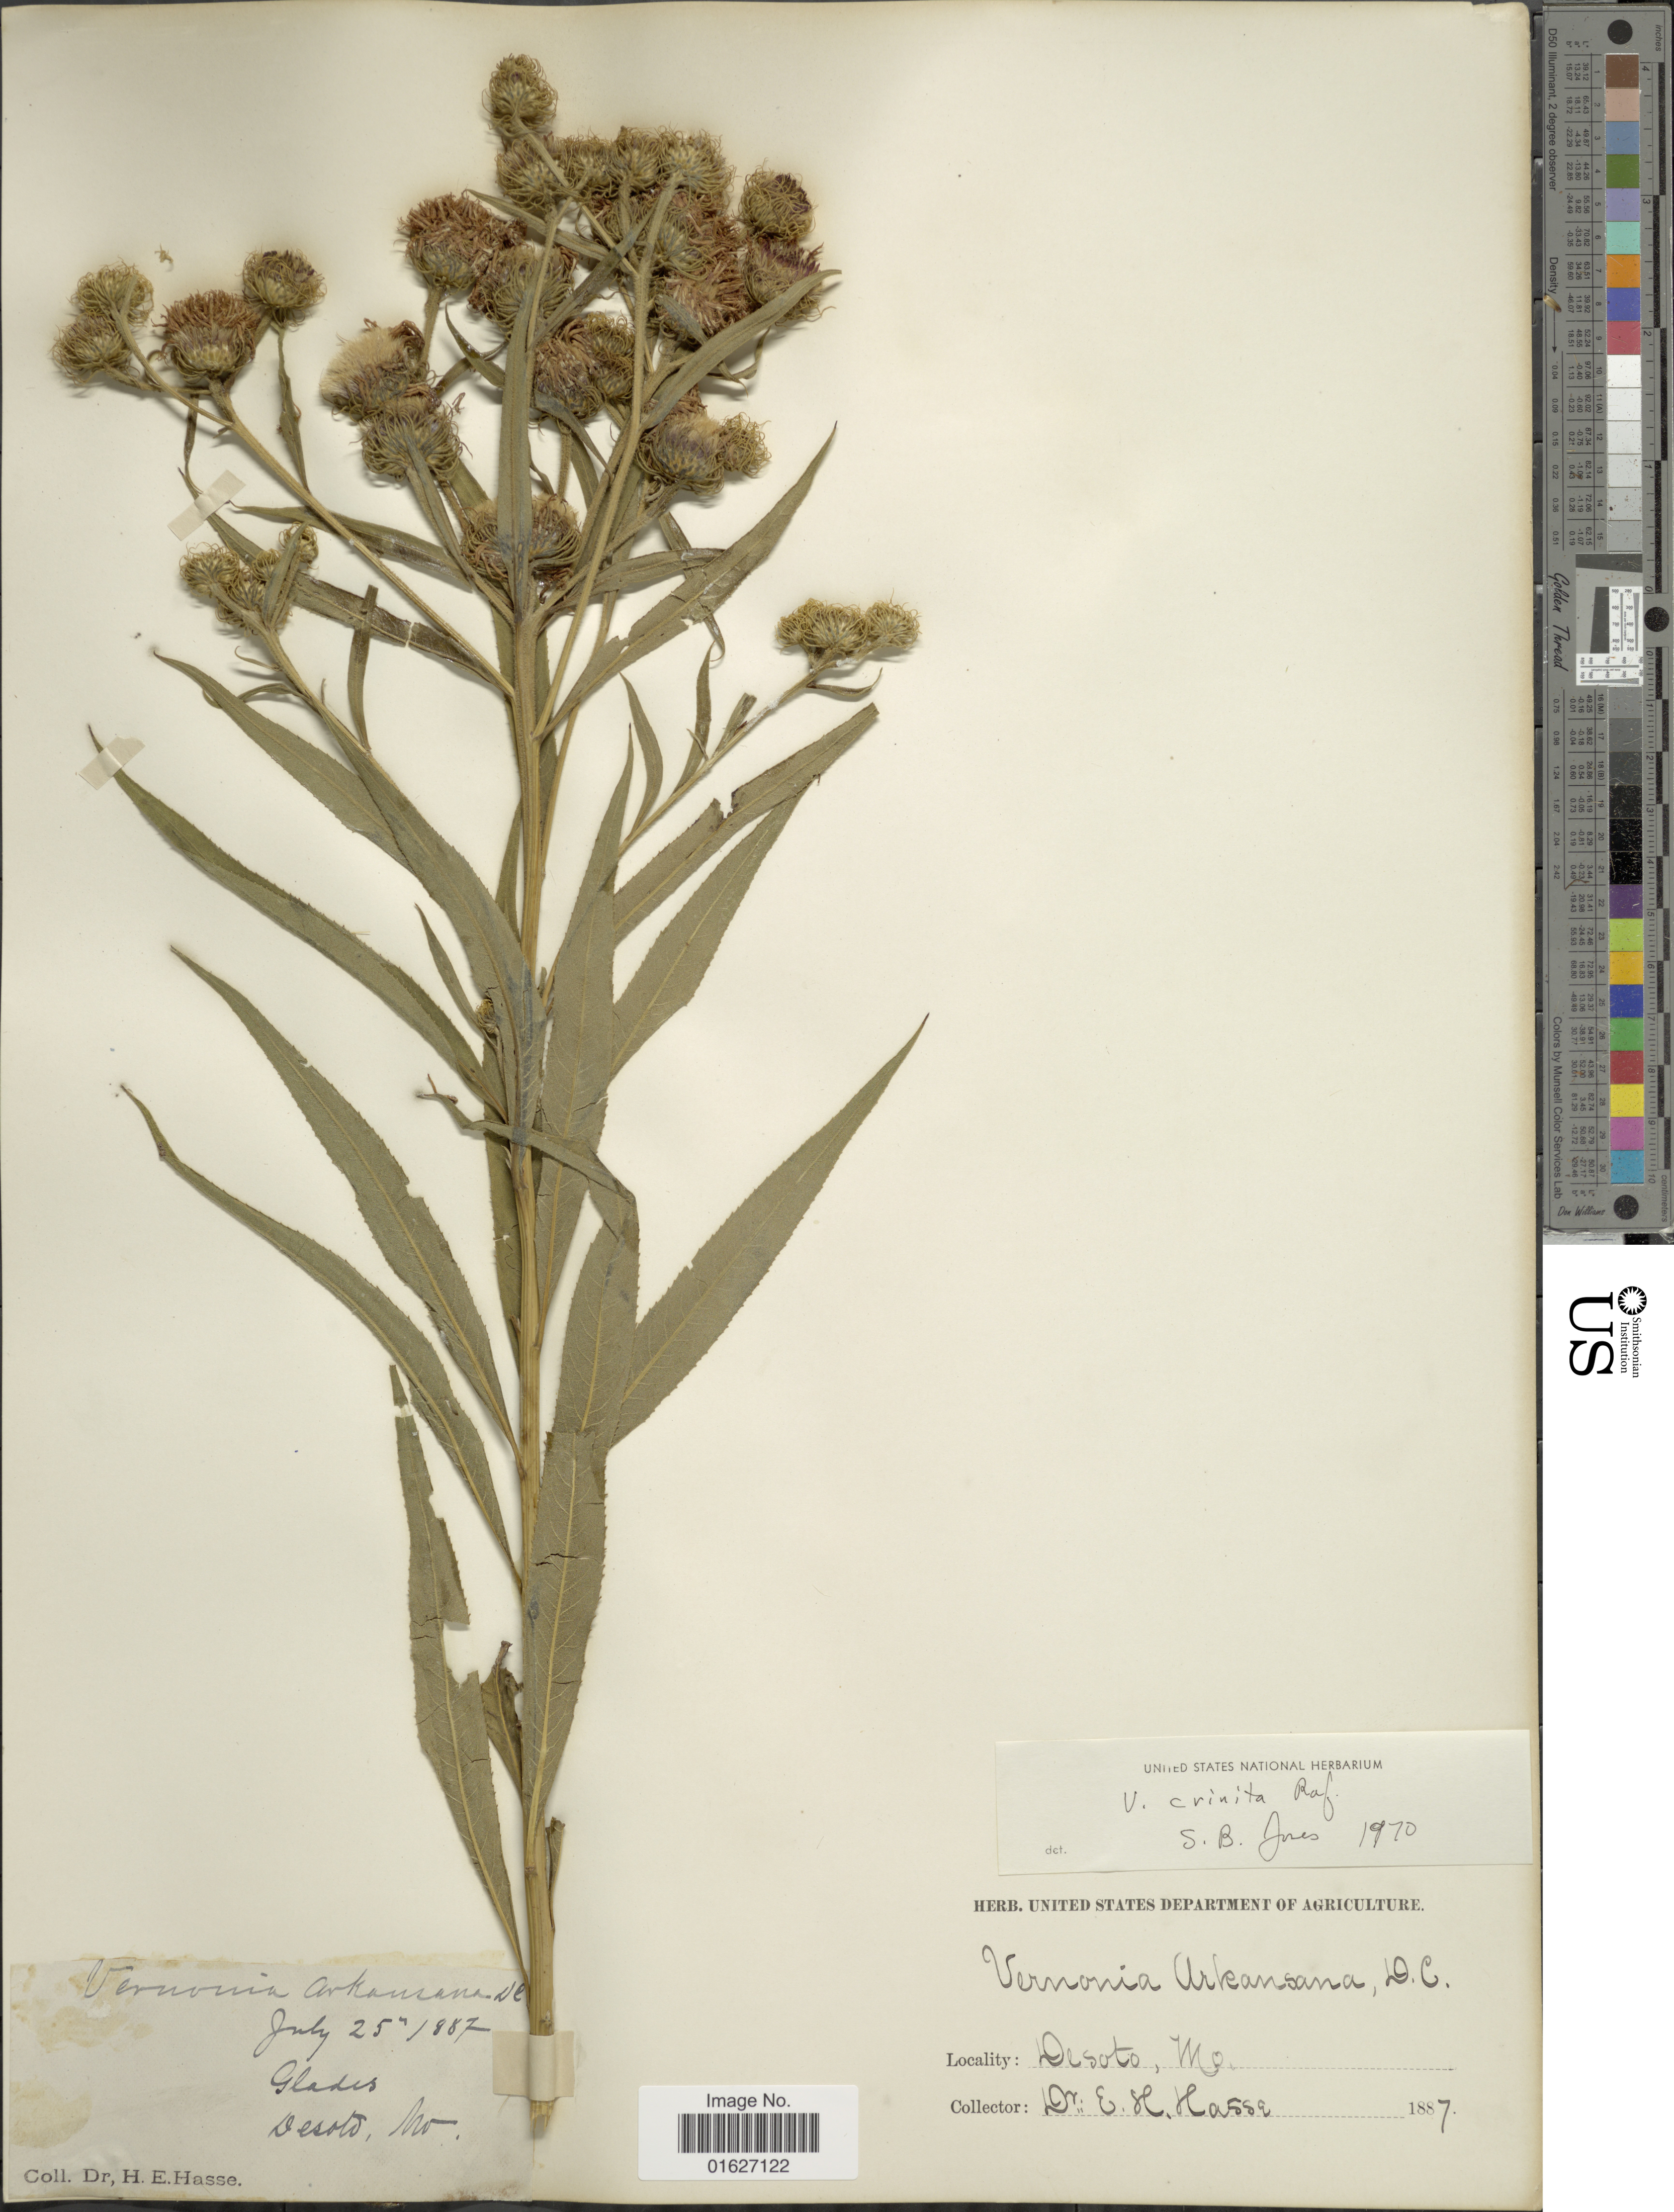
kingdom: Plantae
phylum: Tracheophyta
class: Magnoliopsida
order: Asterales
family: Asteraceae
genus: Vernonia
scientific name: Vernonia crinita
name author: Raf.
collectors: H. E. Hasse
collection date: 1887-07-25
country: United States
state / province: Missouri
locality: Desoto, Glades.